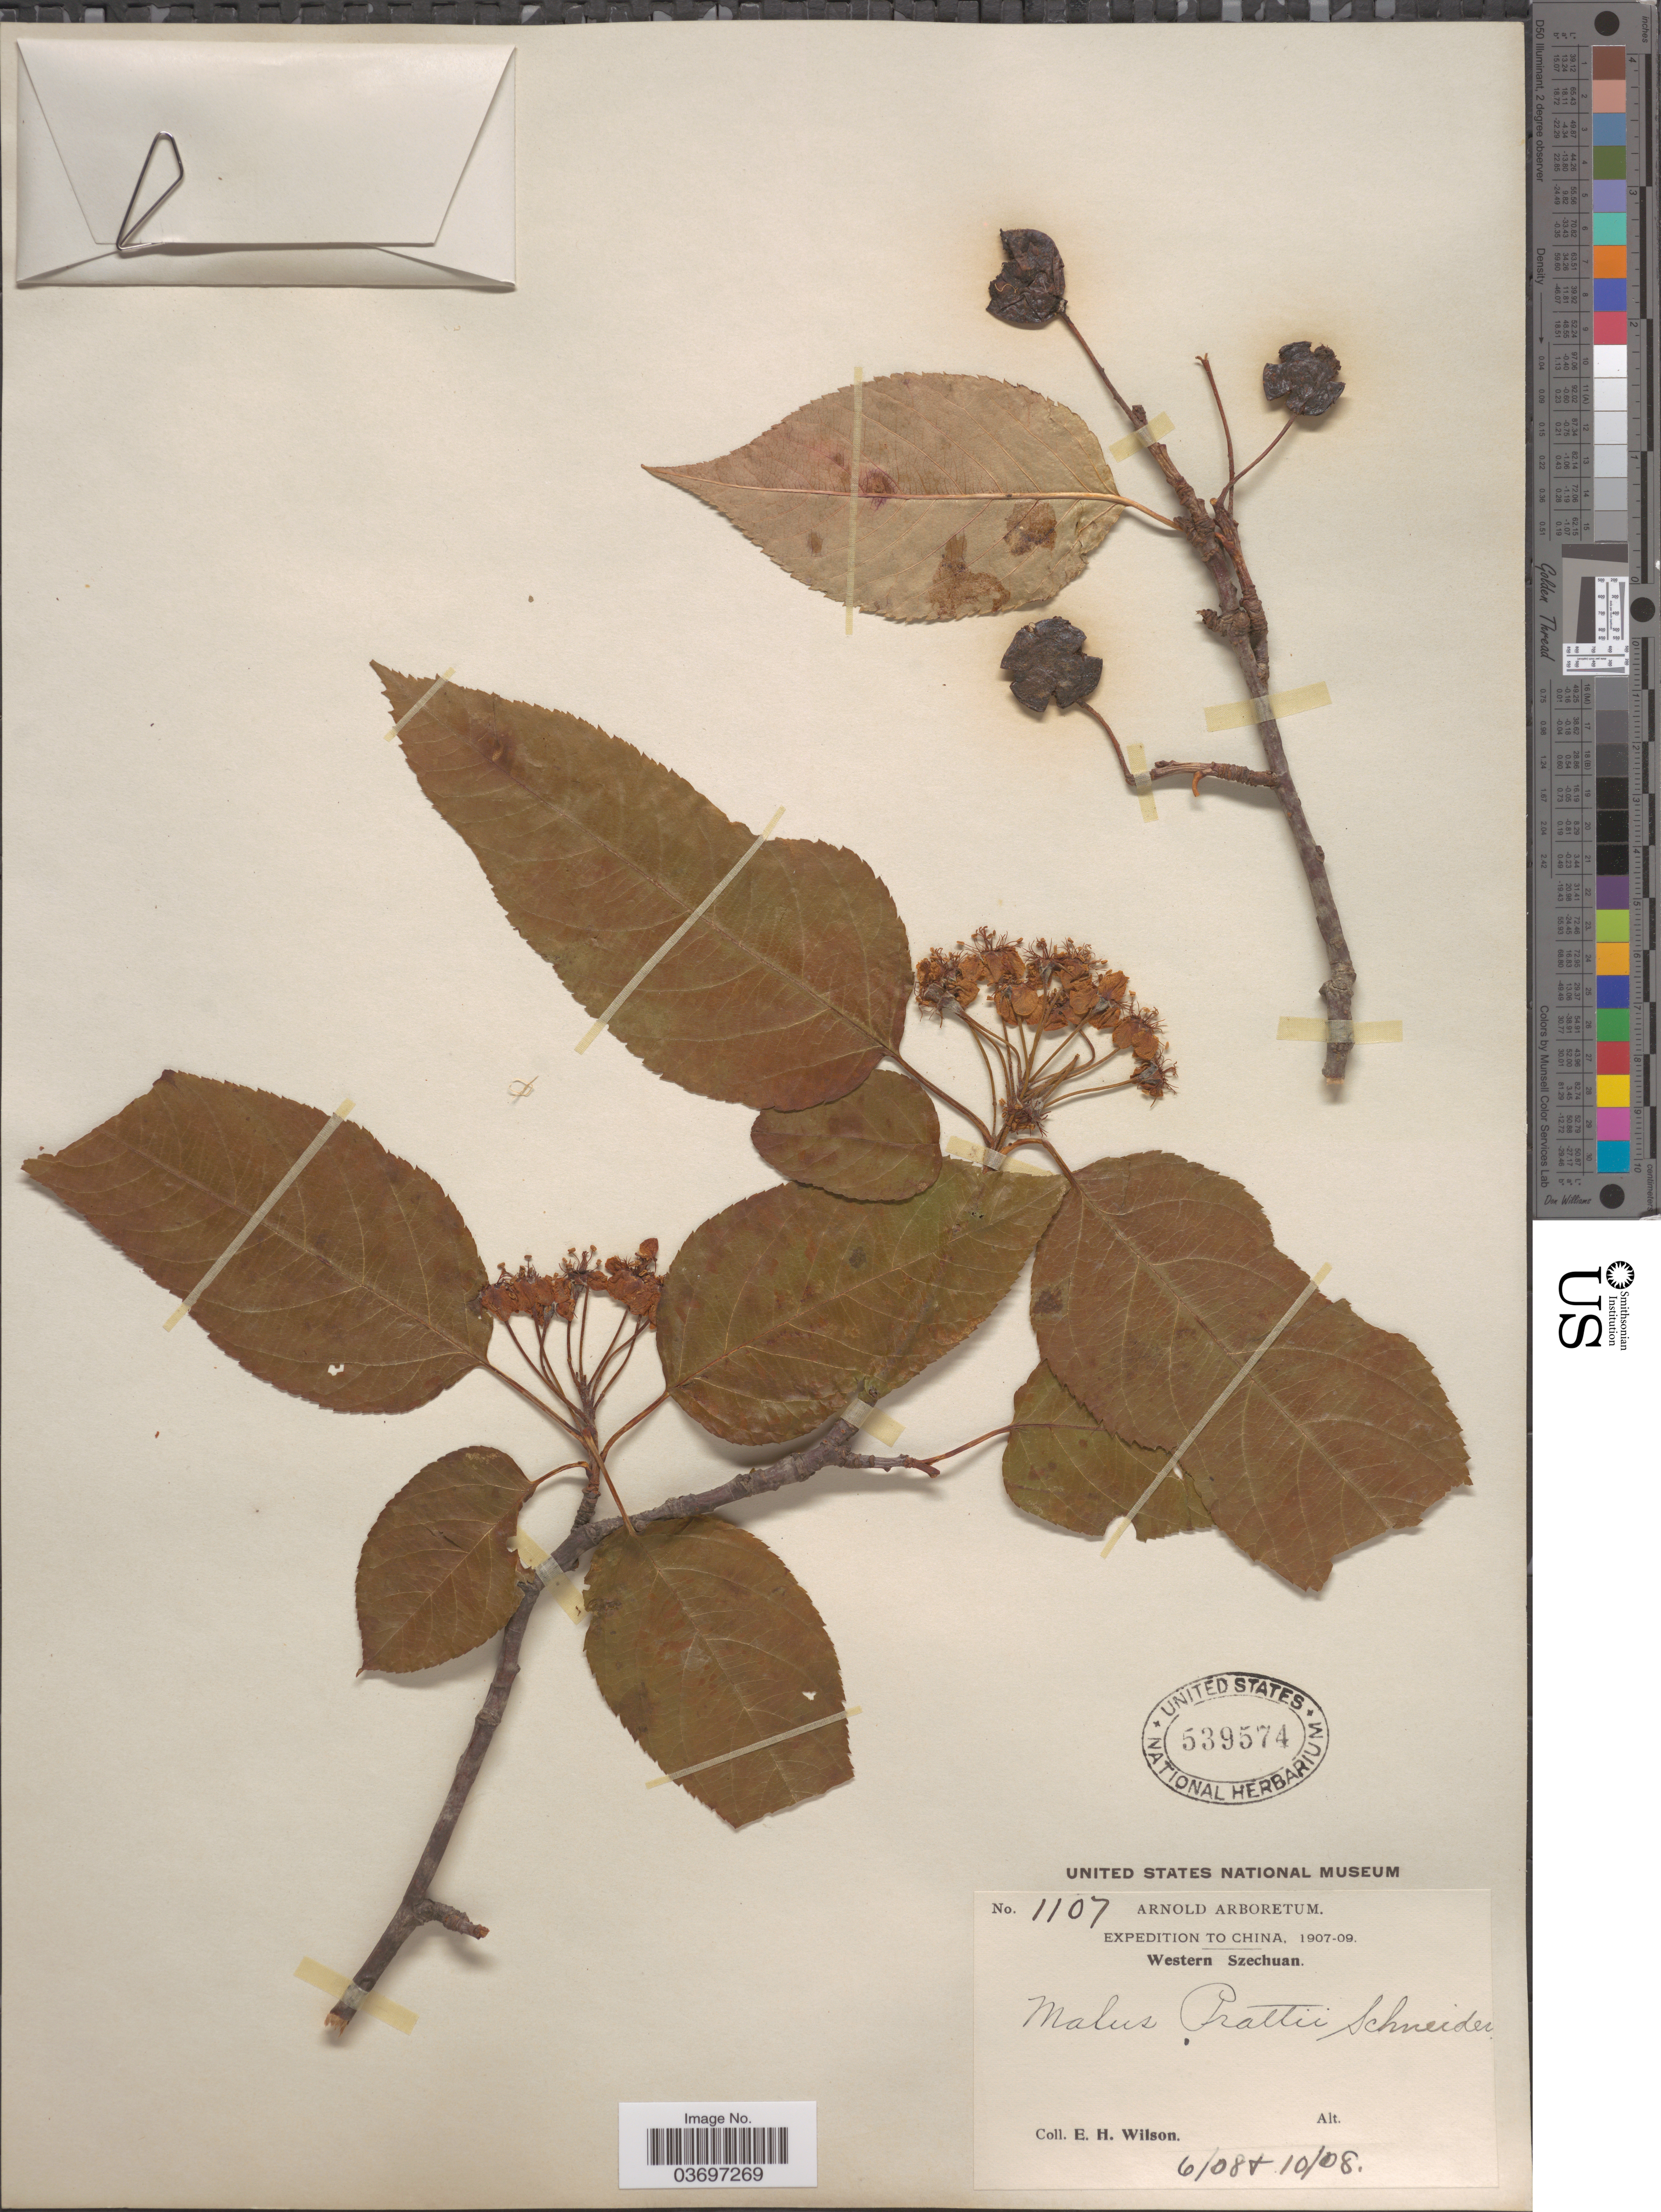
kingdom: Plantae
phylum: Tracheophyta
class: Magnoliopsida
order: Rosales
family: Rosaceae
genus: Malus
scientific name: Malus prattii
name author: (Hemsl.) C.K. Schneid.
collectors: E. Wilson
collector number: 1107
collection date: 1908-06/1908-10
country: China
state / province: Sichuan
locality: Western Szechuan.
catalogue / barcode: US 539574